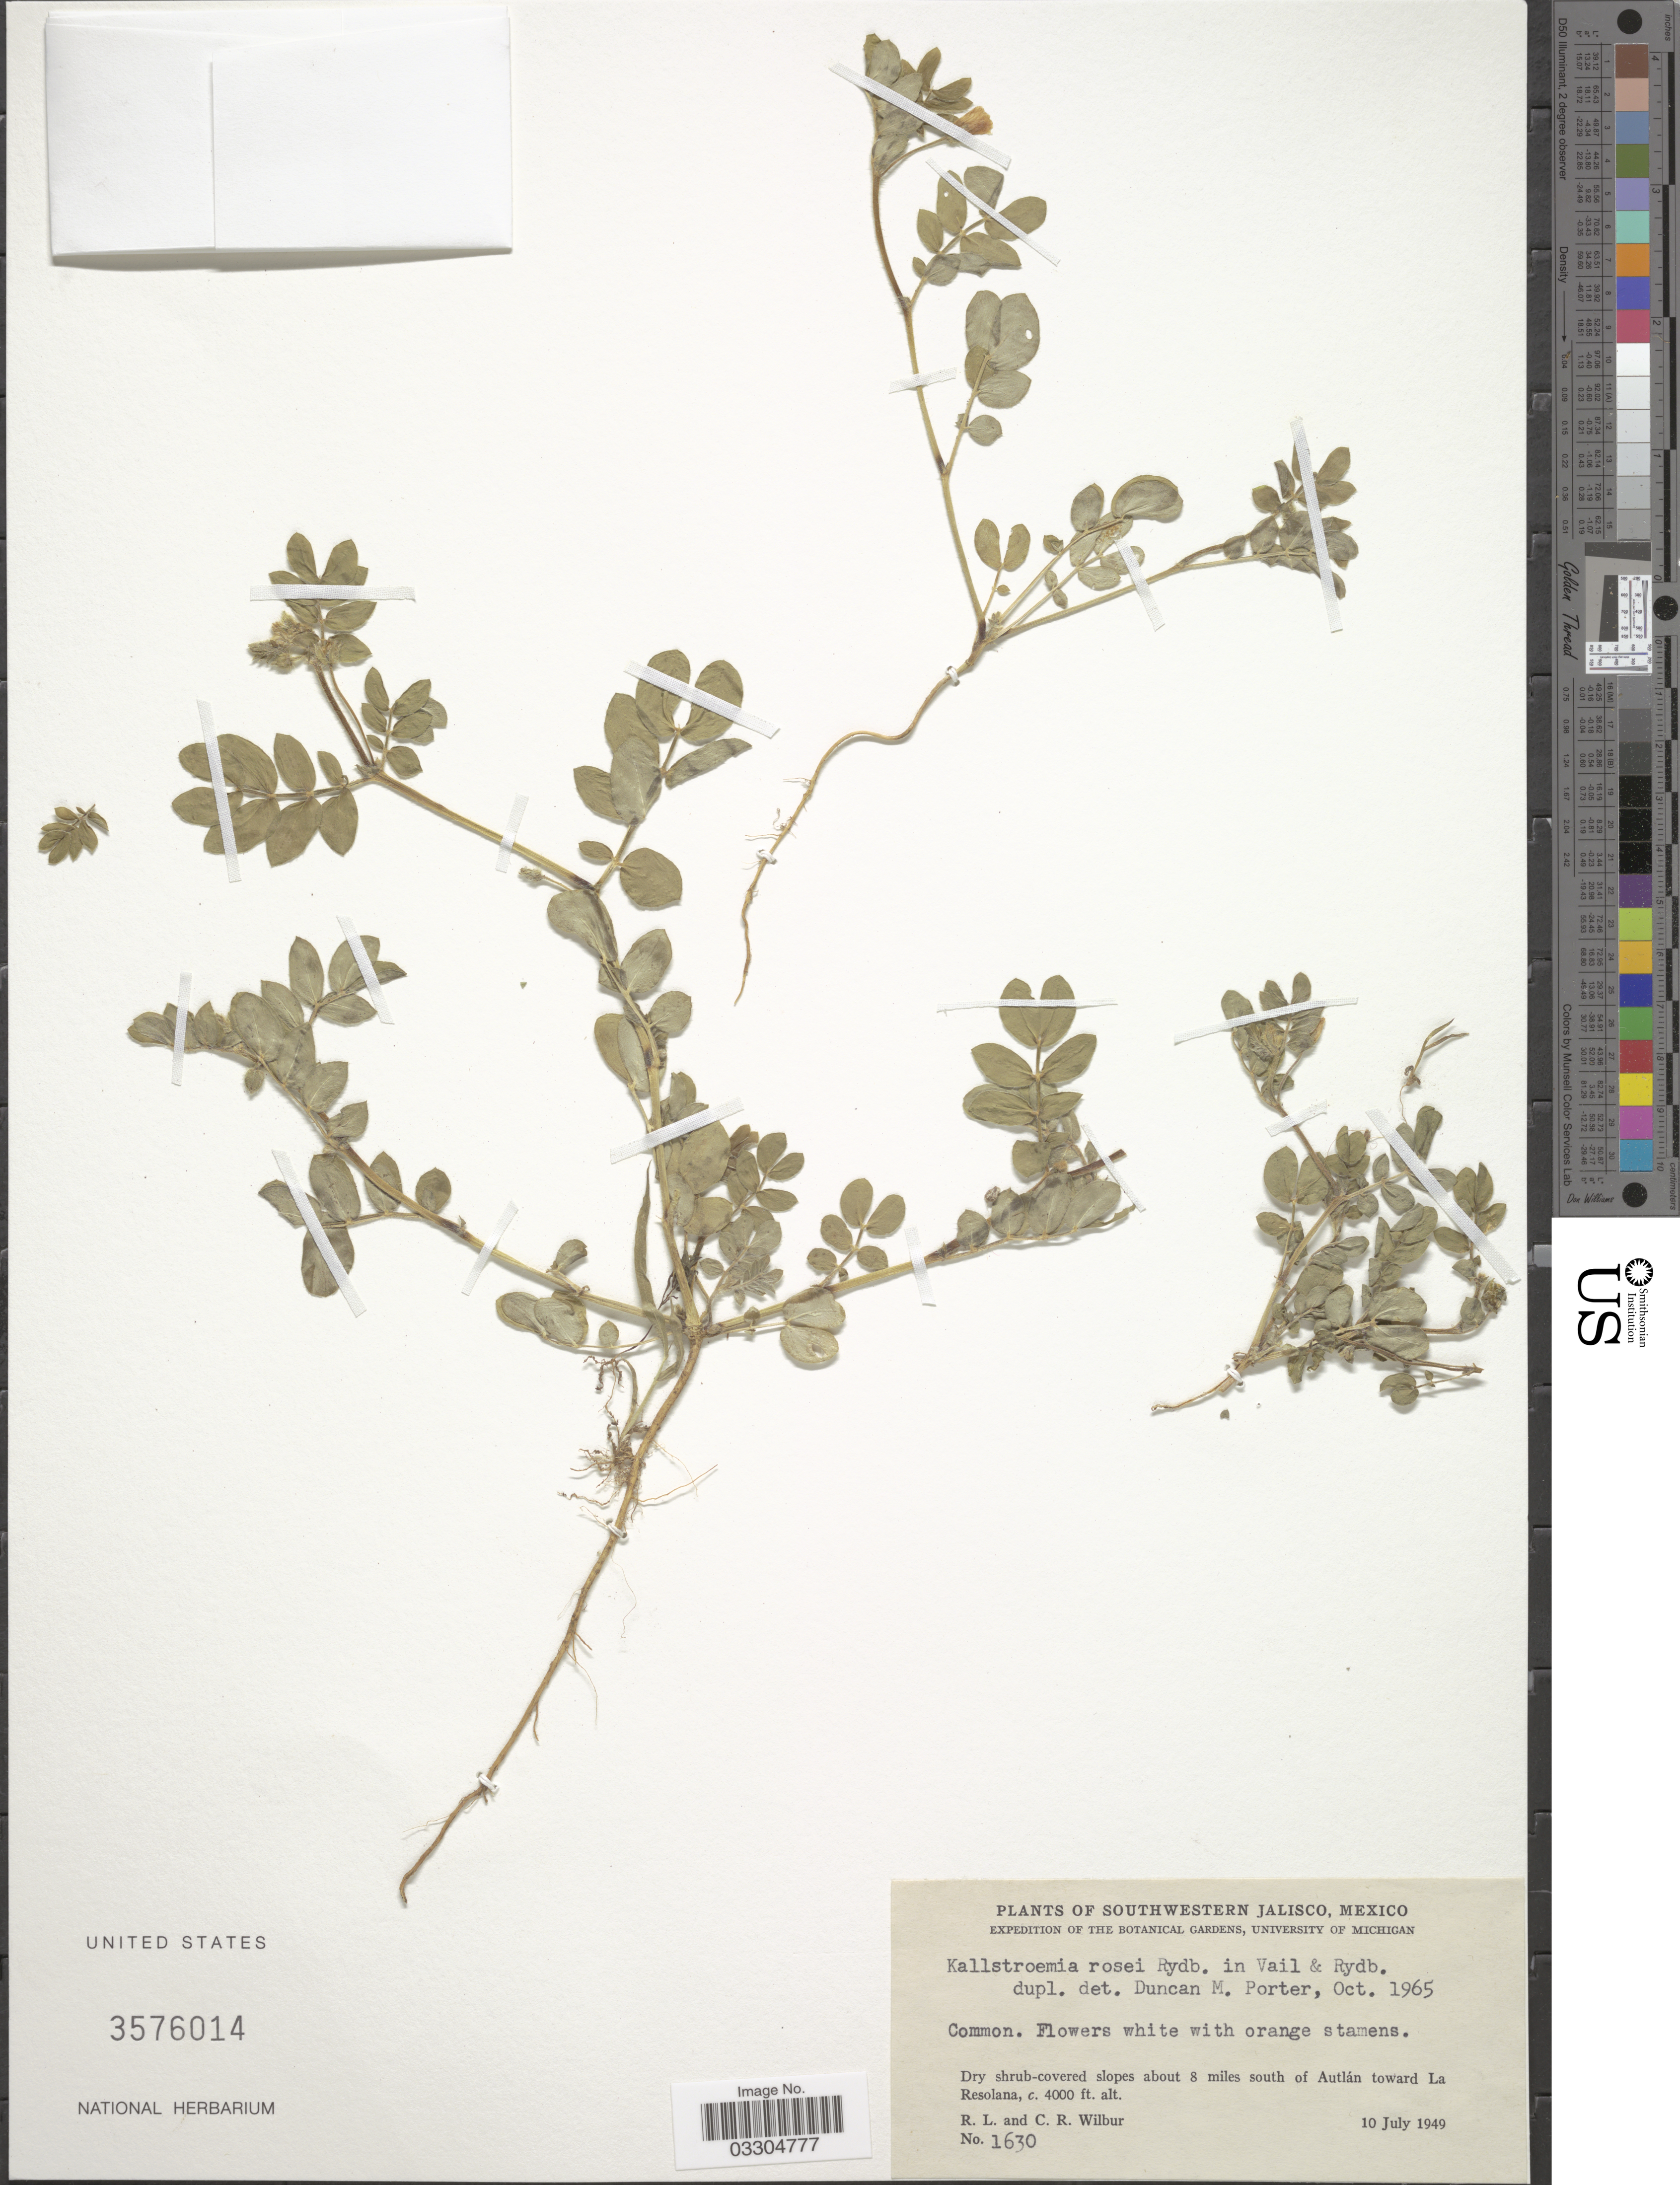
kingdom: Plantae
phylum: Tracheophyta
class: Magnoliopsida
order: Zygophyllales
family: Zygophyllaceae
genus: Kallstroemia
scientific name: Kallstroemia rosei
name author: Rydb.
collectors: R. L. Wilbur & C. Wilbur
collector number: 1630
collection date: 1949-07-10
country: Mexico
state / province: Jalisco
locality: Southwestern Jalisco. About 8 miles south of Autlán toward La Resolana.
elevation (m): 1219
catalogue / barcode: US 3576014